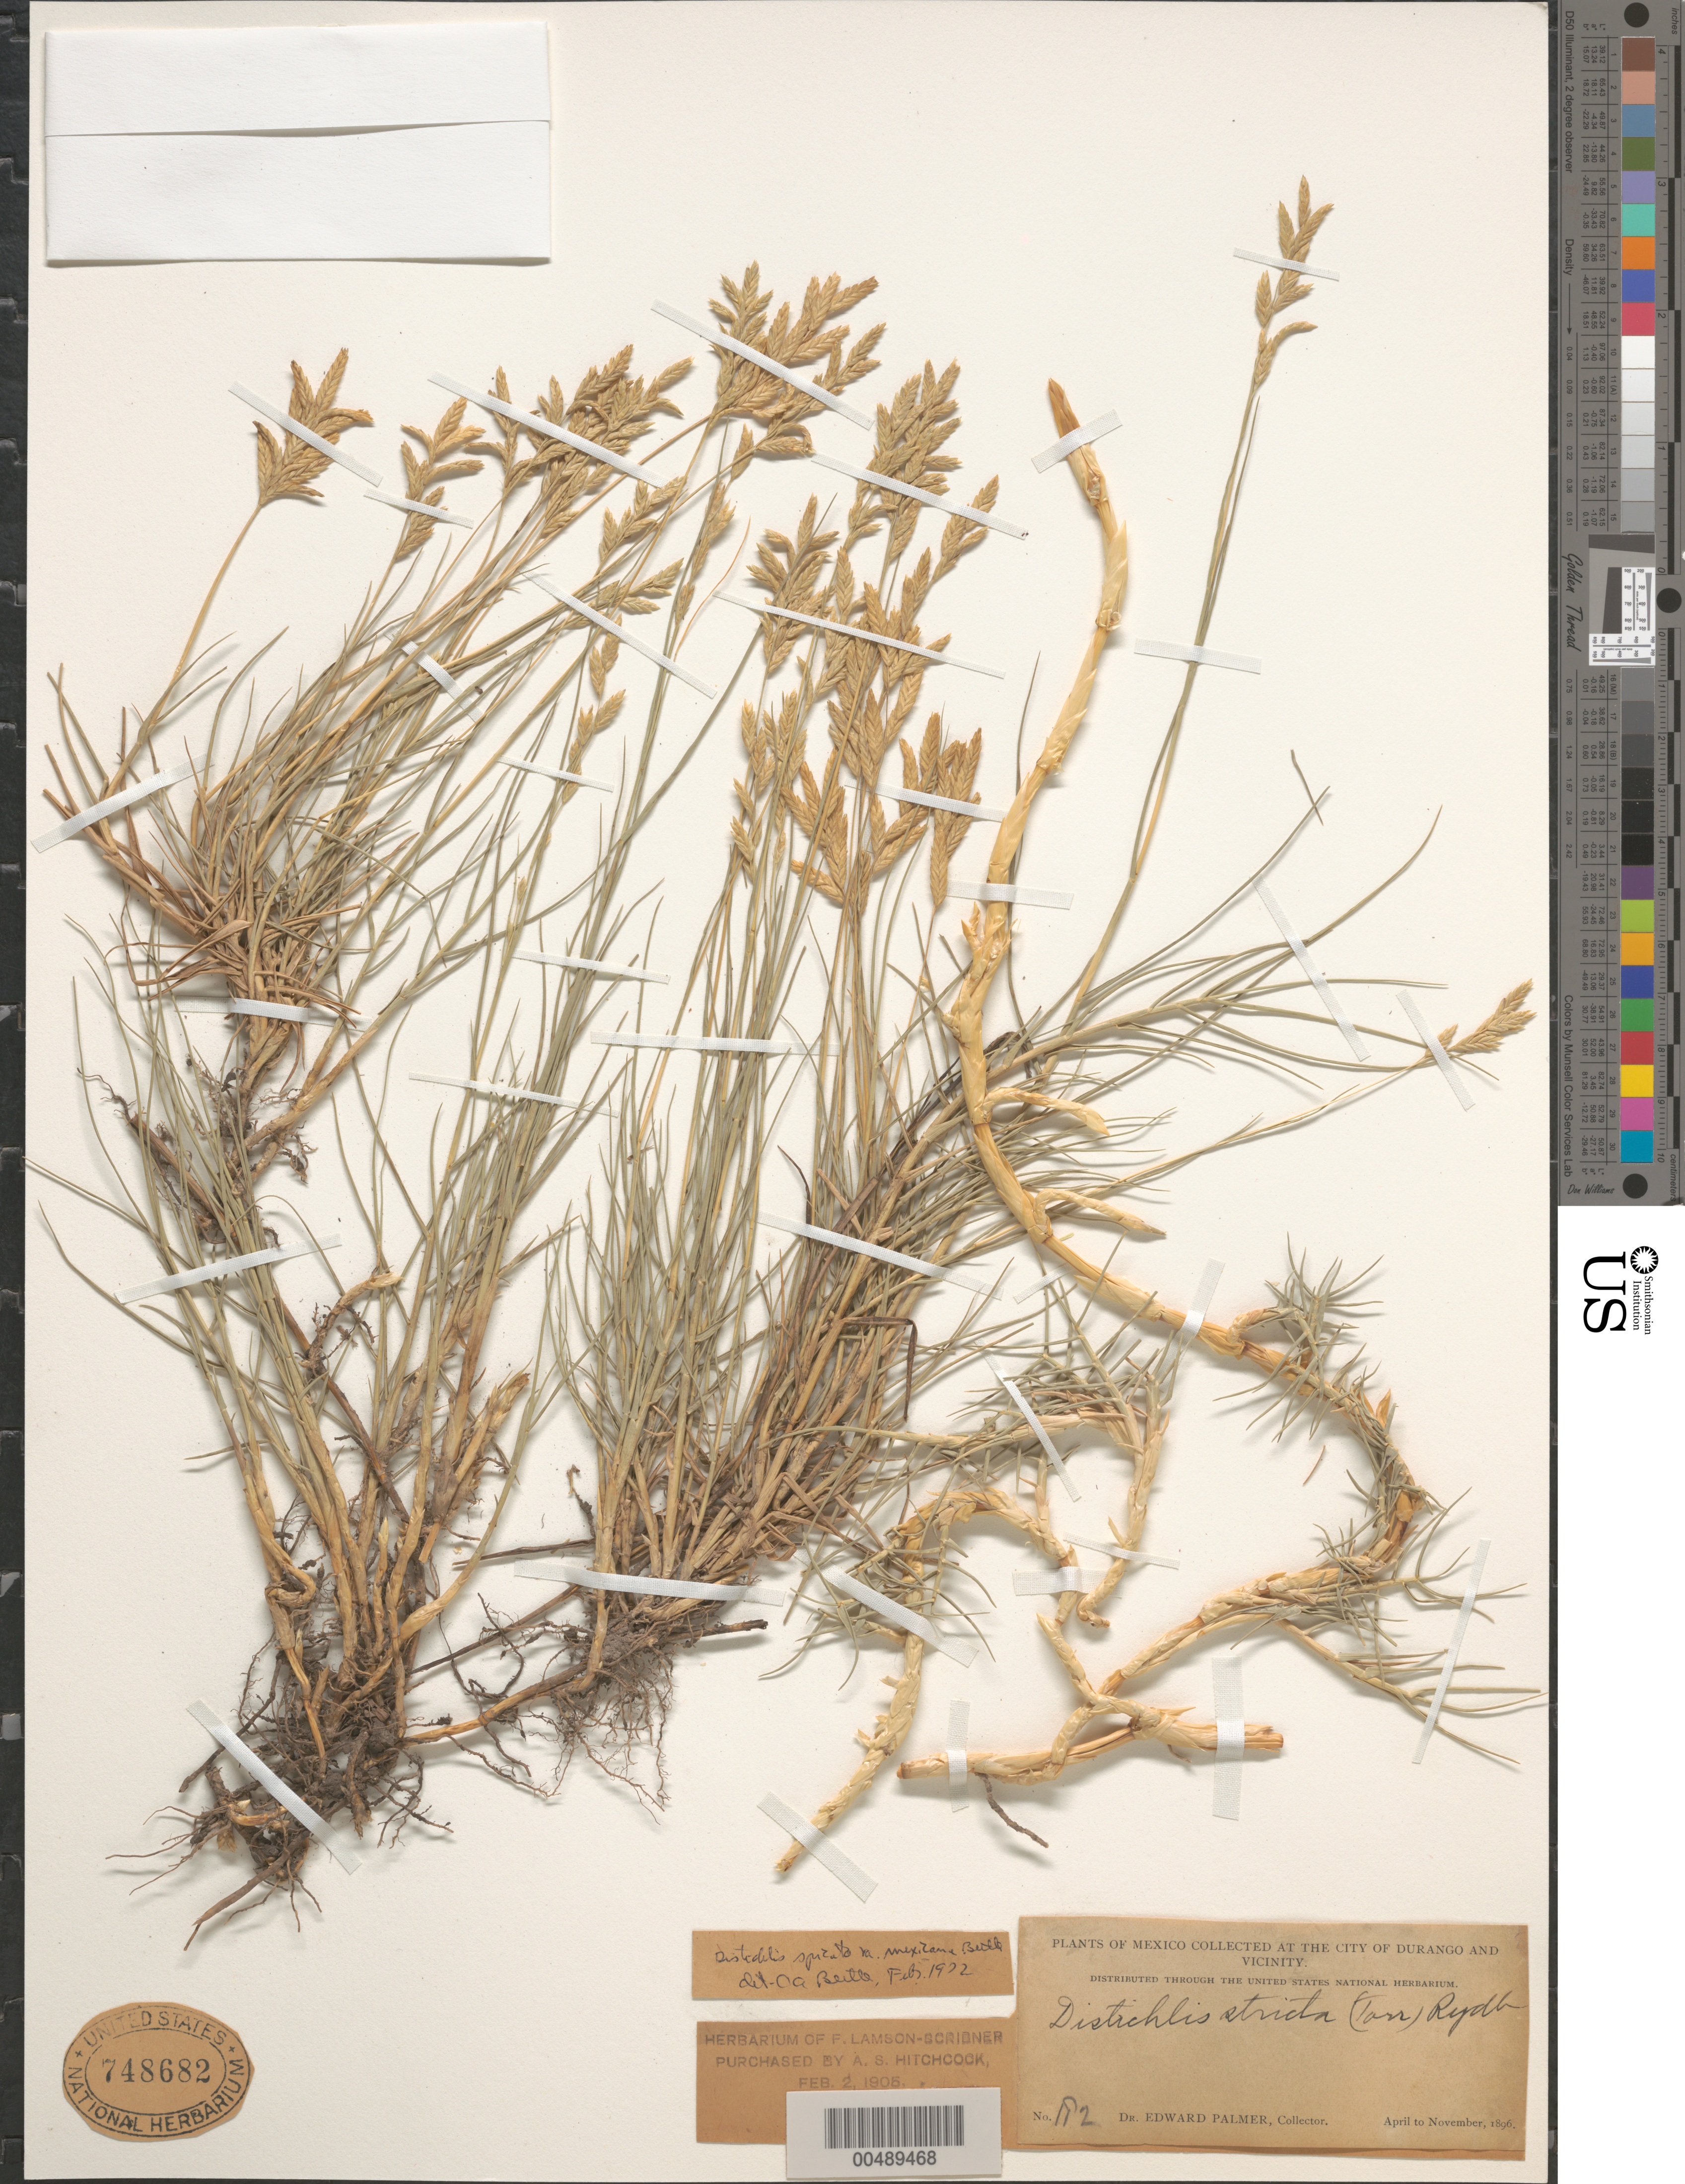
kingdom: Plantae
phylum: Tracheophyta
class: Liliopsida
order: Poales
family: Poaceae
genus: Distichlis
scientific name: Distichlis spicata var. mexicana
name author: Beetle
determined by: Beetle, Alan A.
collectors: E. Palmer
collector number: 182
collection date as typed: Apr 1896 to Nov 1896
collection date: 1896-04/1896-11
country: Mexico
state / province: Durango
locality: Citiy of Durango and vicinity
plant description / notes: Syntype (or paratype) of Distichlis spicata var. mexicana Beetle??? Filed in main herbarium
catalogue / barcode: US 748682